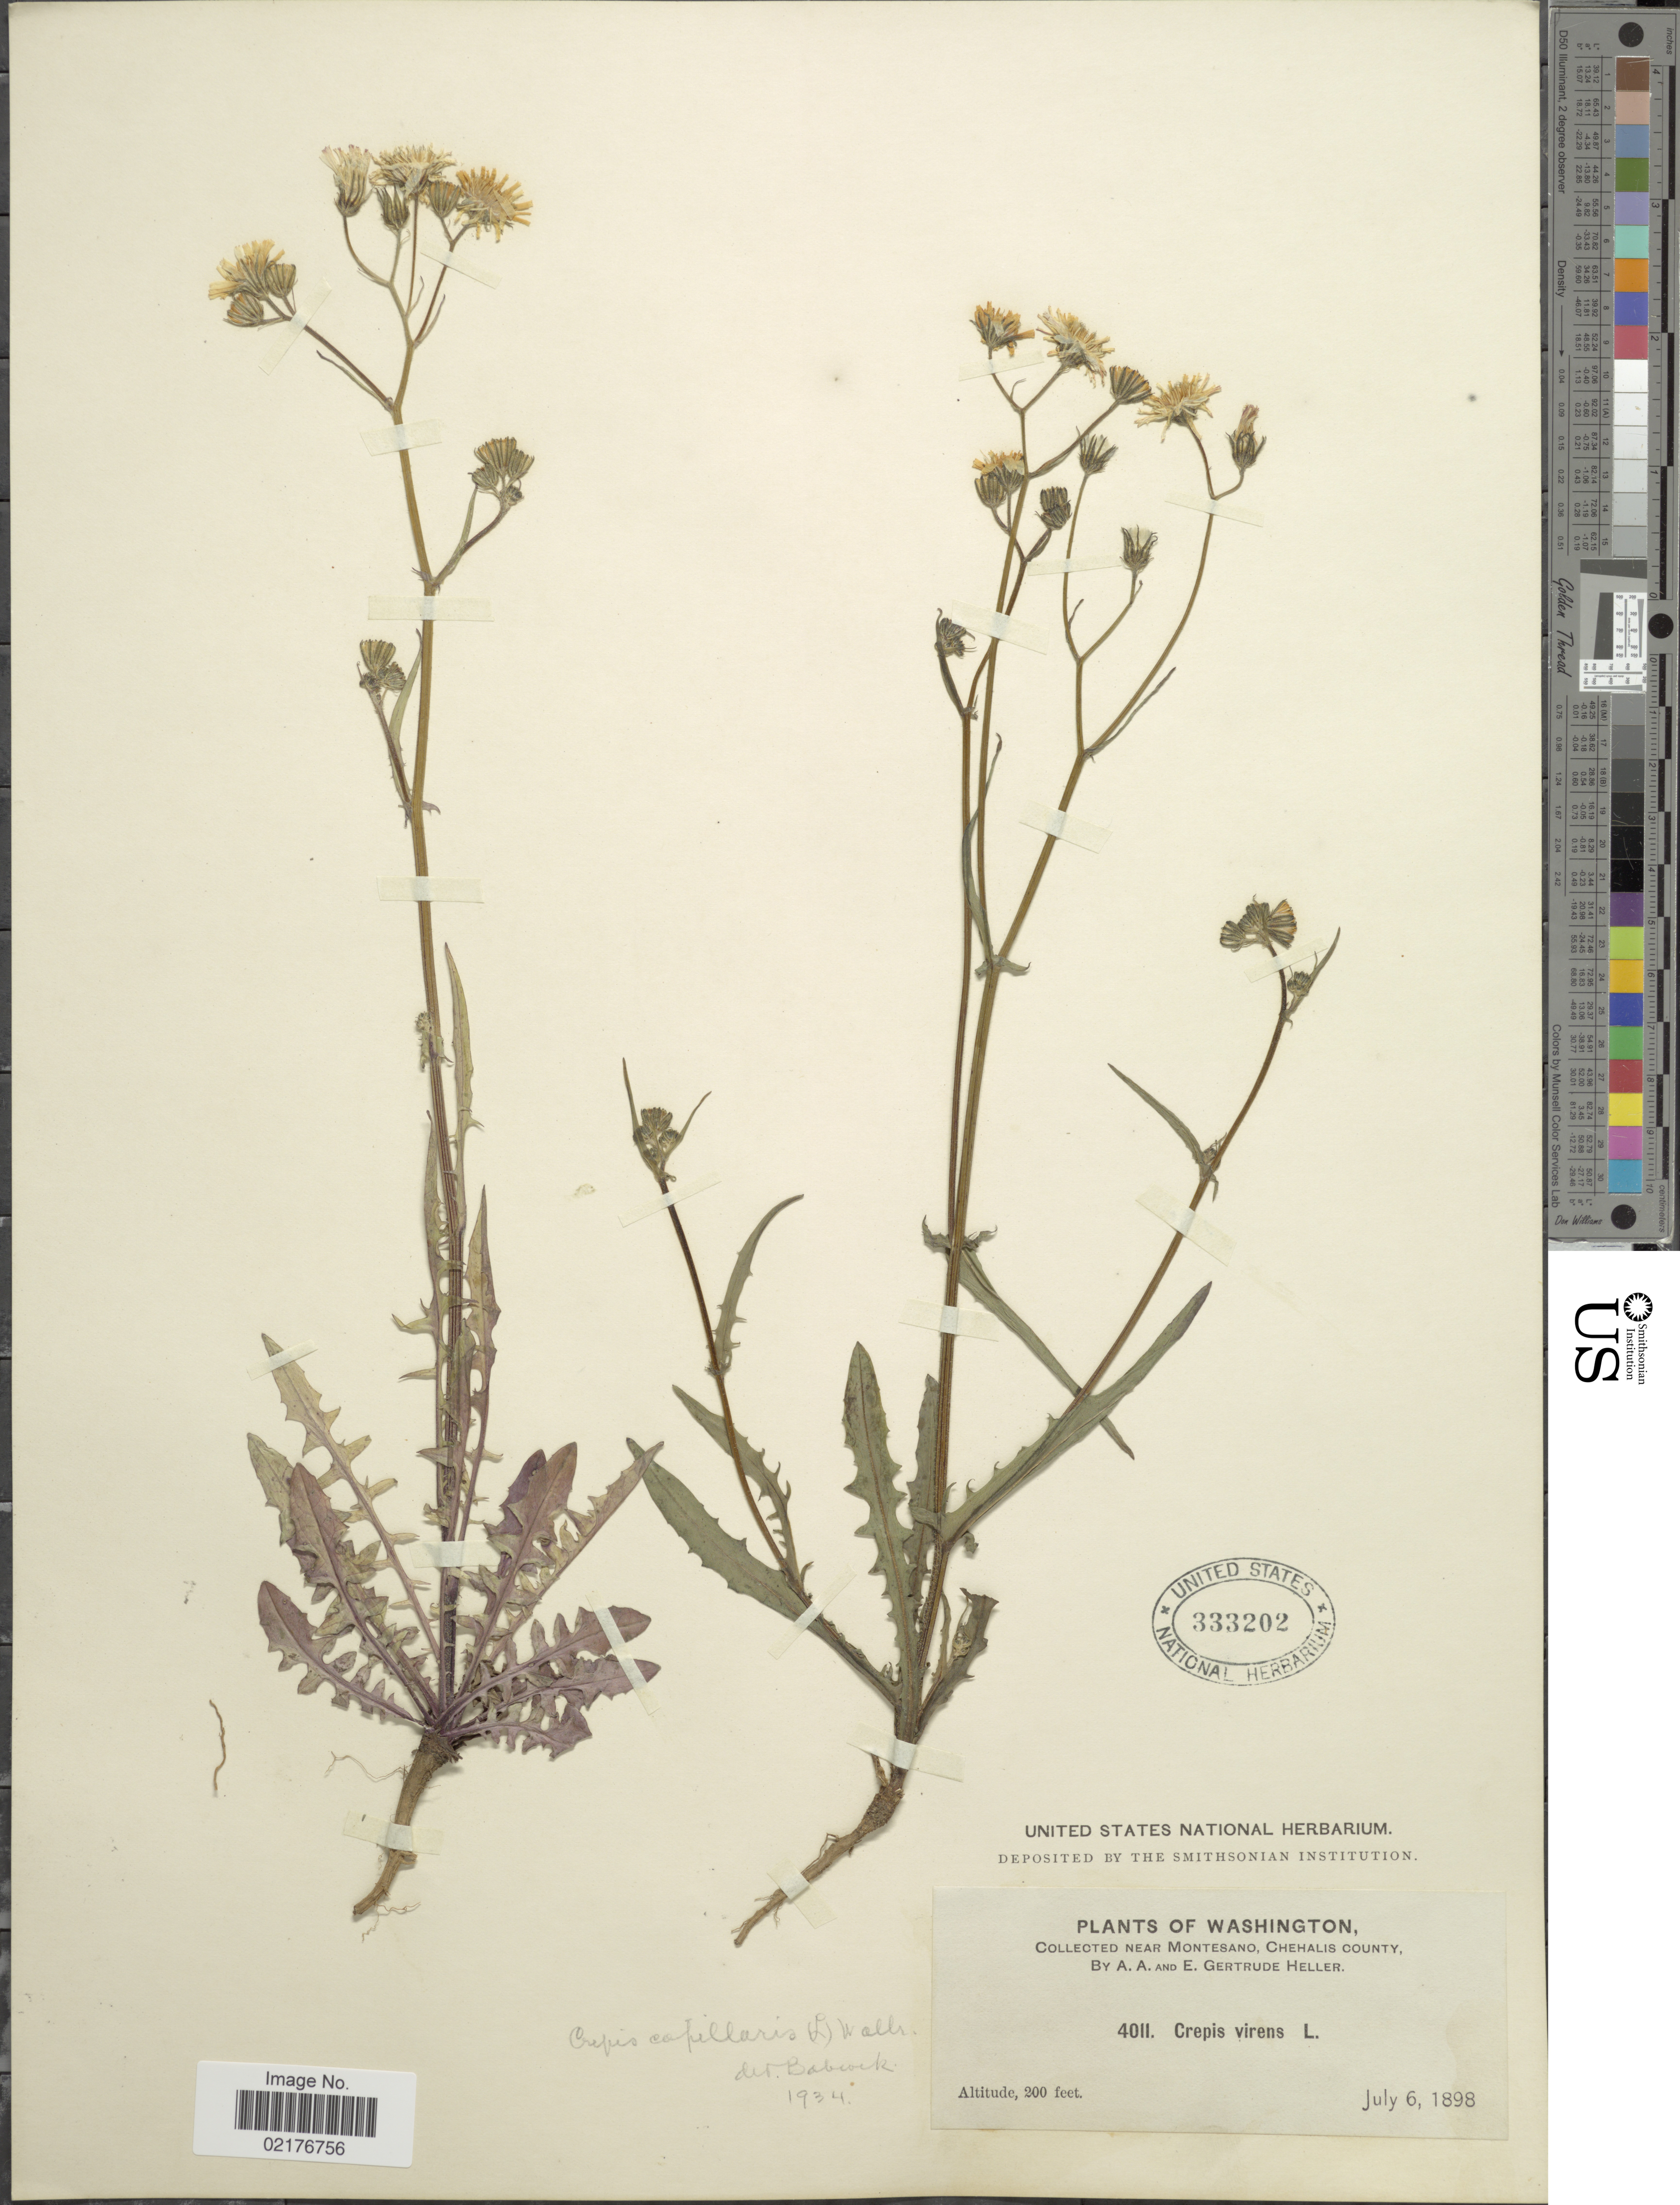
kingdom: Plantae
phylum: Tracheophyta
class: Magnoliopsida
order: Asterales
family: Asteraceae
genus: Crepis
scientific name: Crepis capillaris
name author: (L.) Wallr.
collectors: A. A. Heller & E. G. Heller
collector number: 4011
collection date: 1898-07-06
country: United States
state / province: Washington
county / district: Grays Harbor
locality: Near Montesano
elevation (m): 61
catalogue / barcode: US 333202